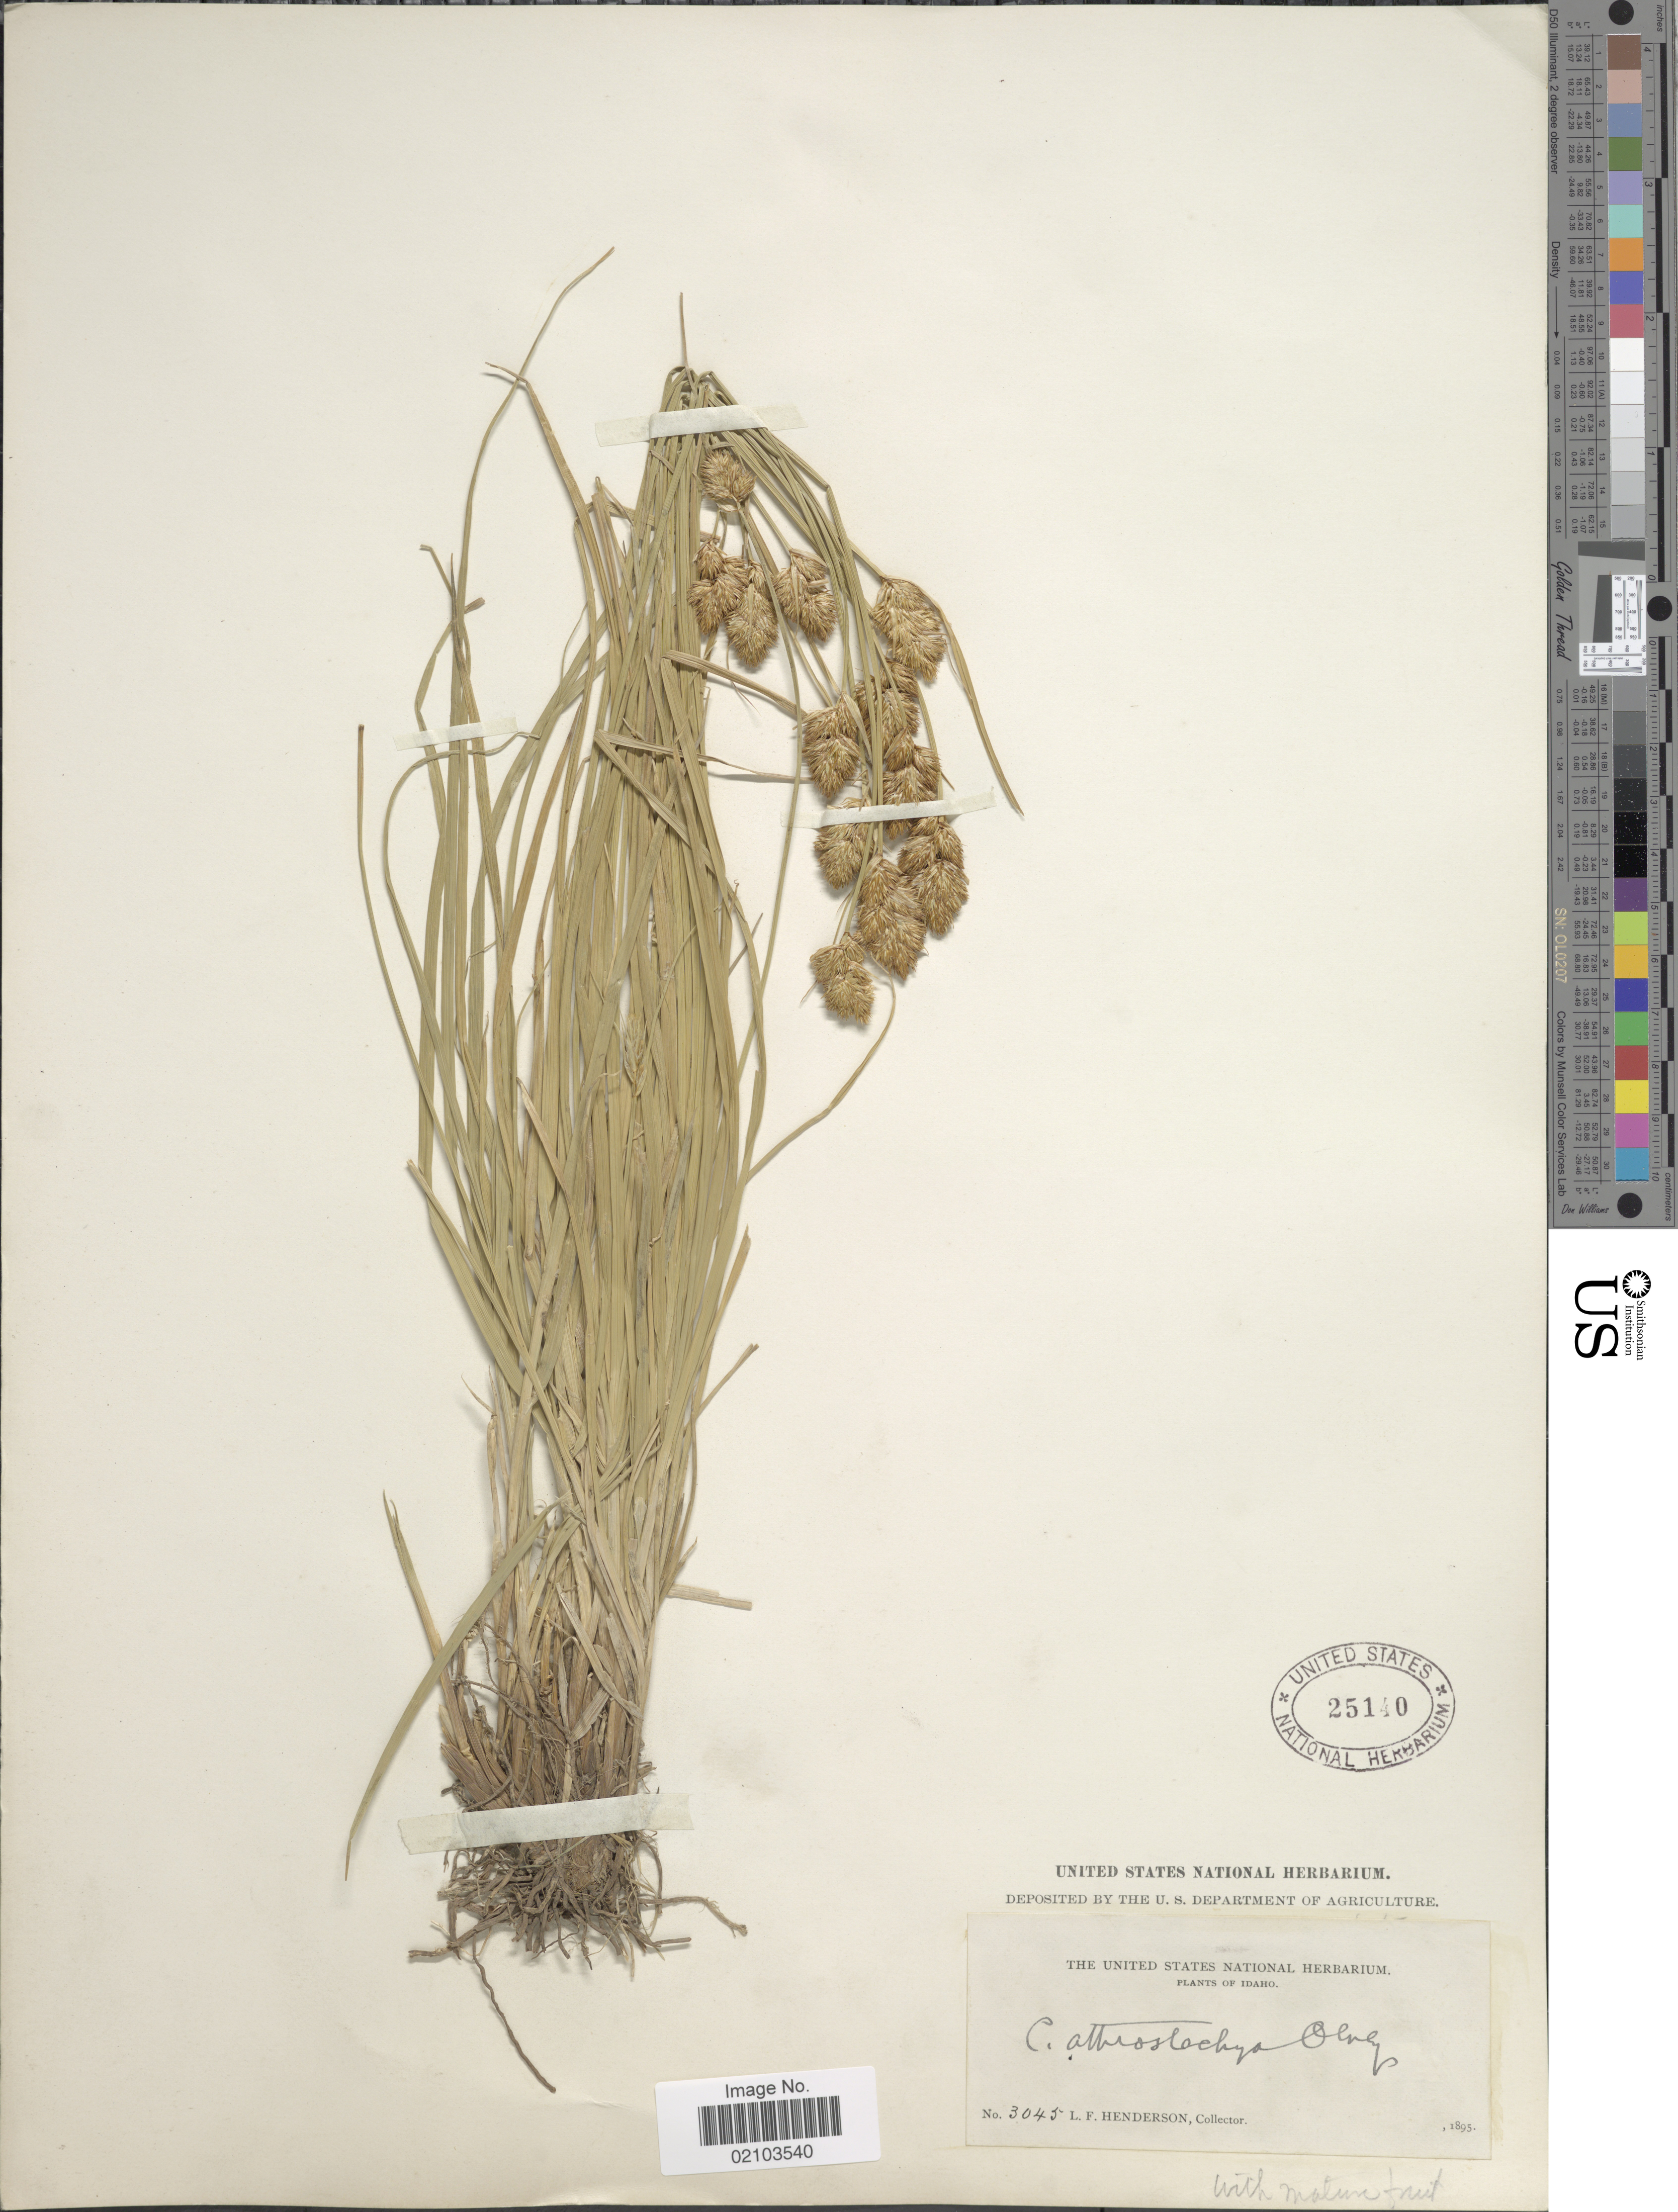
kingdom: Plantae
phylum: Tracheophyta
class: Liliopsida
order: Poales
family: Cyperaceae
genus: Carex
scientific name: Carex athrostachya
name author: Olney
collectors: L. Henderson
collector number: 3045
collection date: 1895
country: United States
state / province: Idaho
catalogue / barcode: US 25140